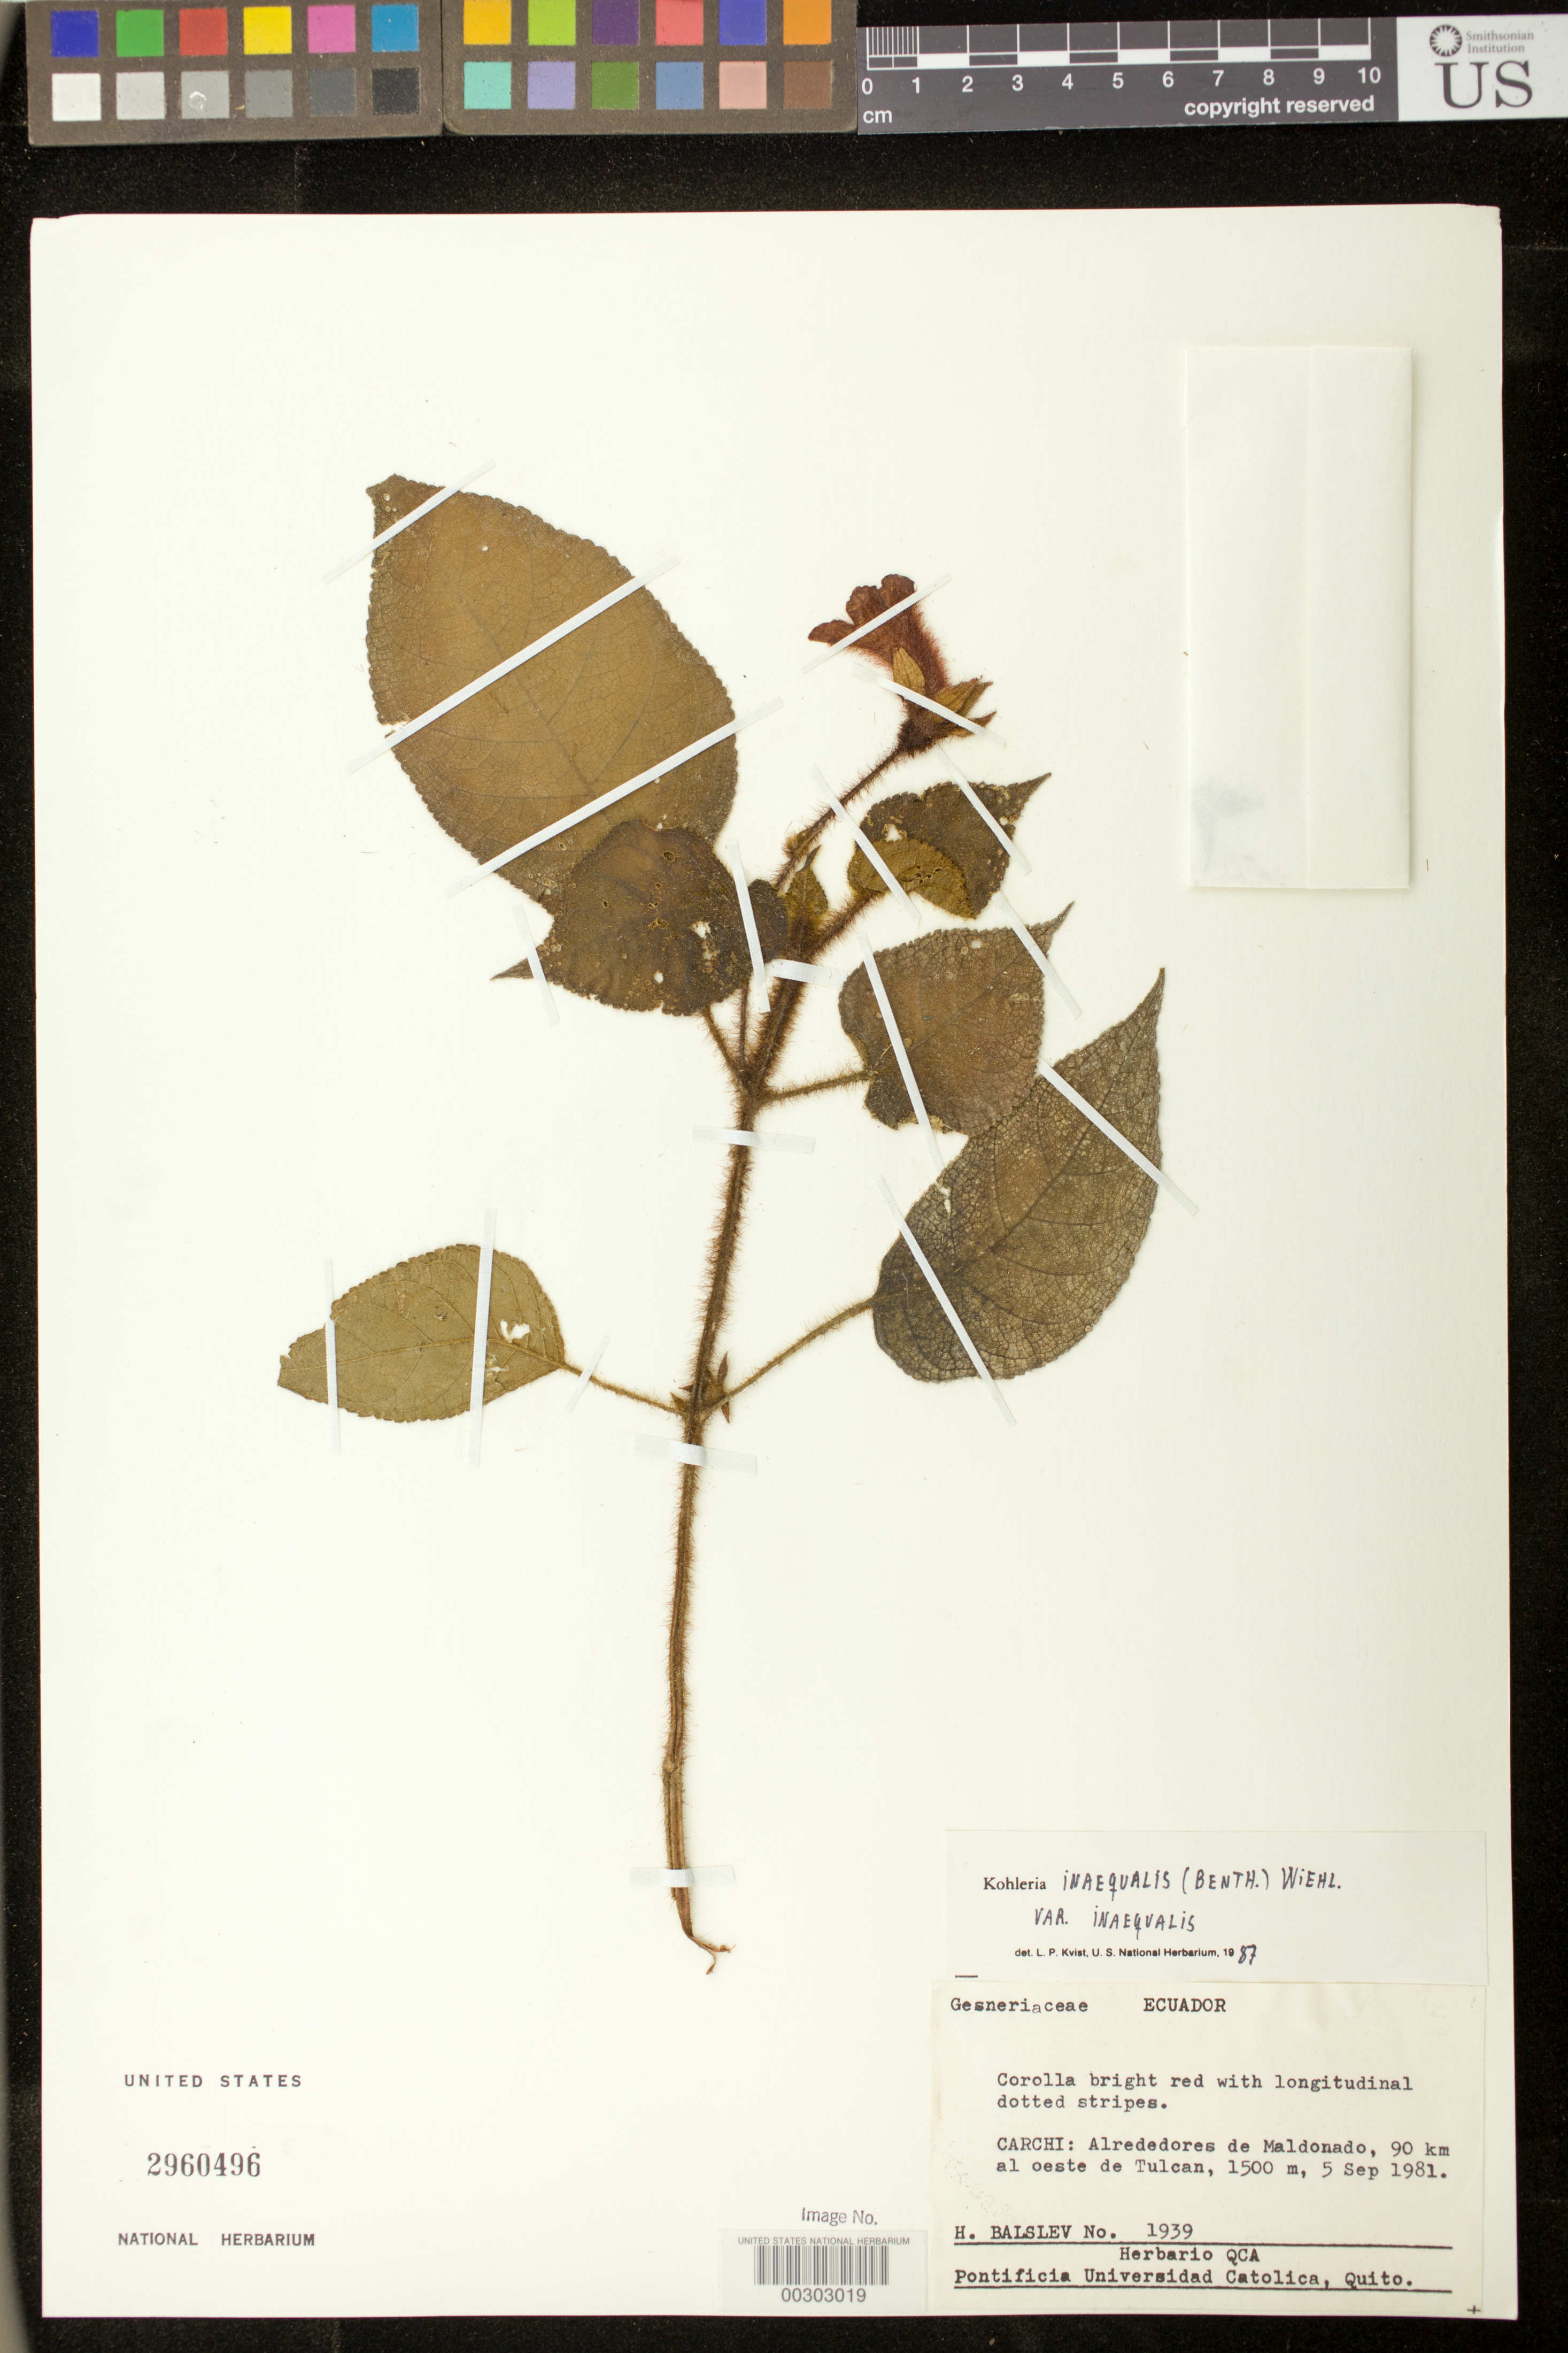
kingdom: Plantae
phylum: Tracheophyta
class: Magnoliopsida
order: Lamiales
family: Gesneriaceae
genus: Kohleria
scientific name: Kohleria inaequalis var. inaequalis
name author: (Benth.) Wiehler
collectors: H. Balslev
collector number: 1939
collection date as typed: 05 Sep 1981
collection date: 1981-09-05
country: Ecuador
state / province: Carchi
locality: Environs of Maldonado, 90 km W of Tulcan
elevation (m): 1500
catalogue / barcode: US 2960496